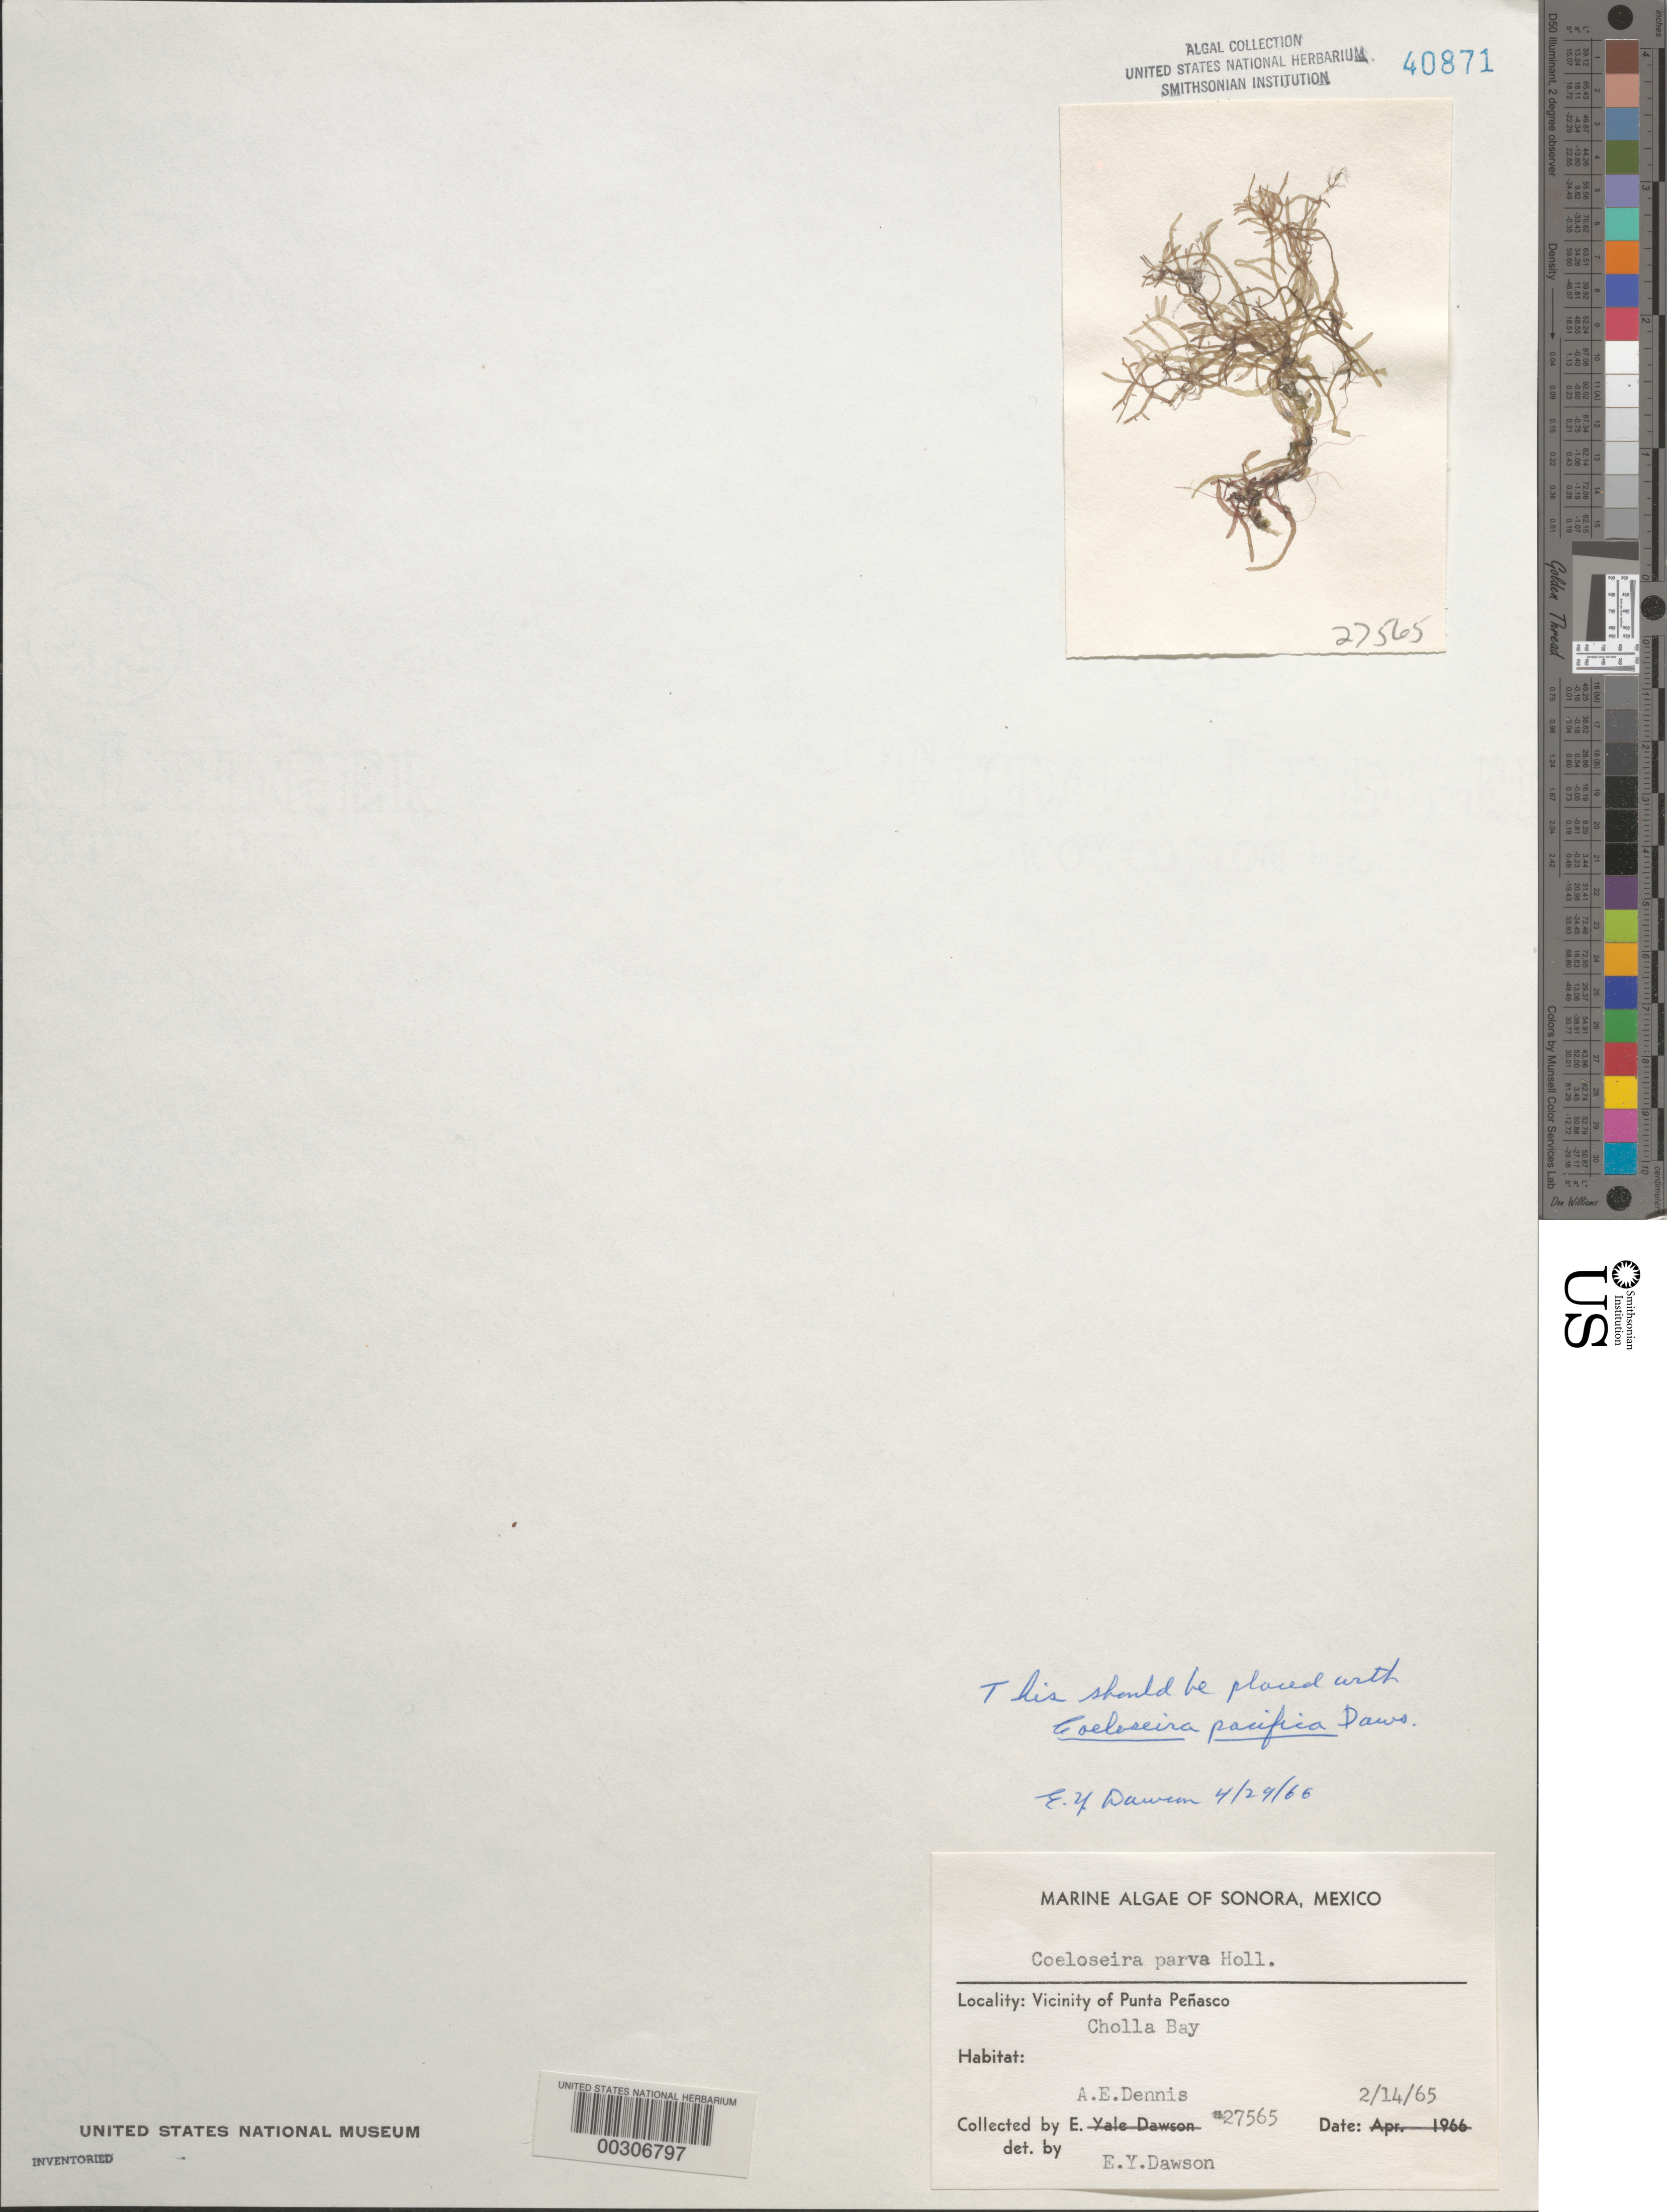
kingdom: Plantae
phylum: Rhodophyta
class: Florideophyceae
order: Rhodymeniales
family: Champiaceae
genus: Gastroclonium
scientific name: Gastroclonium pacificum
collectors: A. Dennis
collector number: EYD 27565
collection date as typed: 14 Feb 1965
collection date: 1965-02-14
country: Mexico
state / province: Sonora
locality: Cholla Bay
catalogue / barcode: US 40871